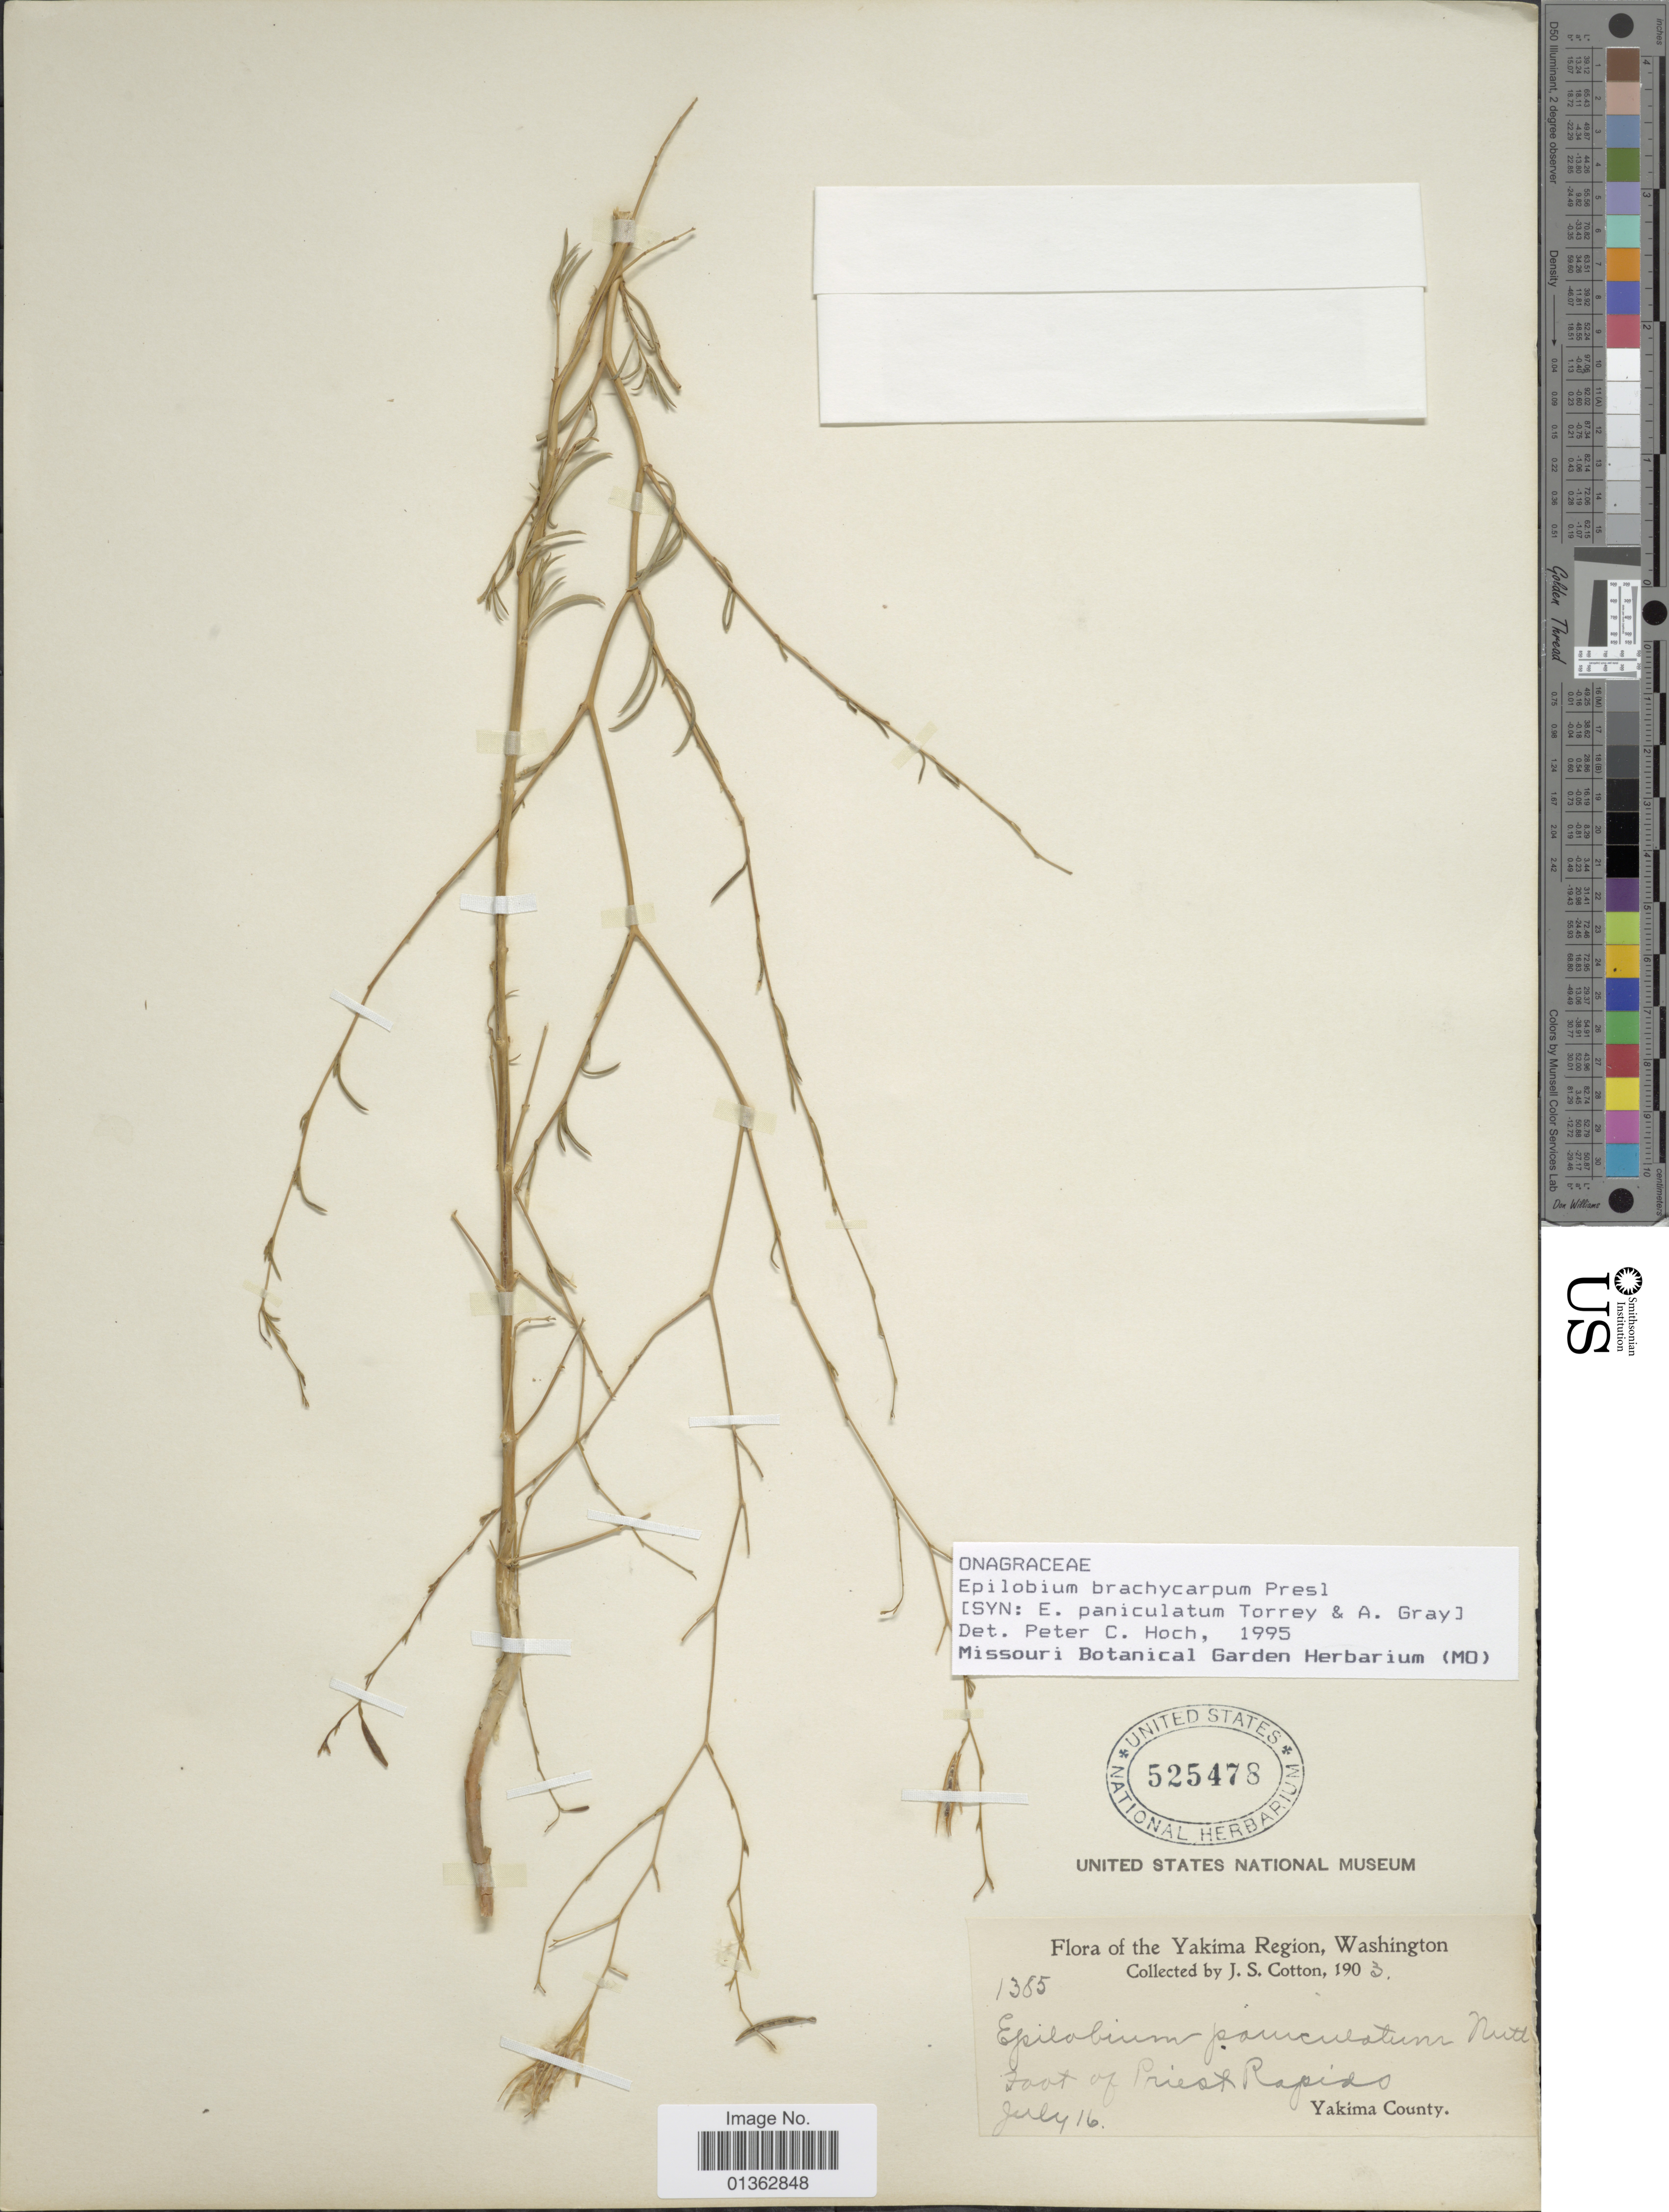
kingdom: Plantae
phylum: Tracheophyta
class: Magnoliopsida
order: Myrtales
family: Onagraceae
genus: Epilobium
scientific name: Epilobium brachycarpum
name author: C. Presl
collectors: J. S. Cotton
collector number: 1385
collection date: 1903-07-16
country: United States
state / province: Washington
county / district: Yakima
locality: Yakima Region. Foot of Priest Rapids. Yakima County.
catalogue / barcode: US 525478